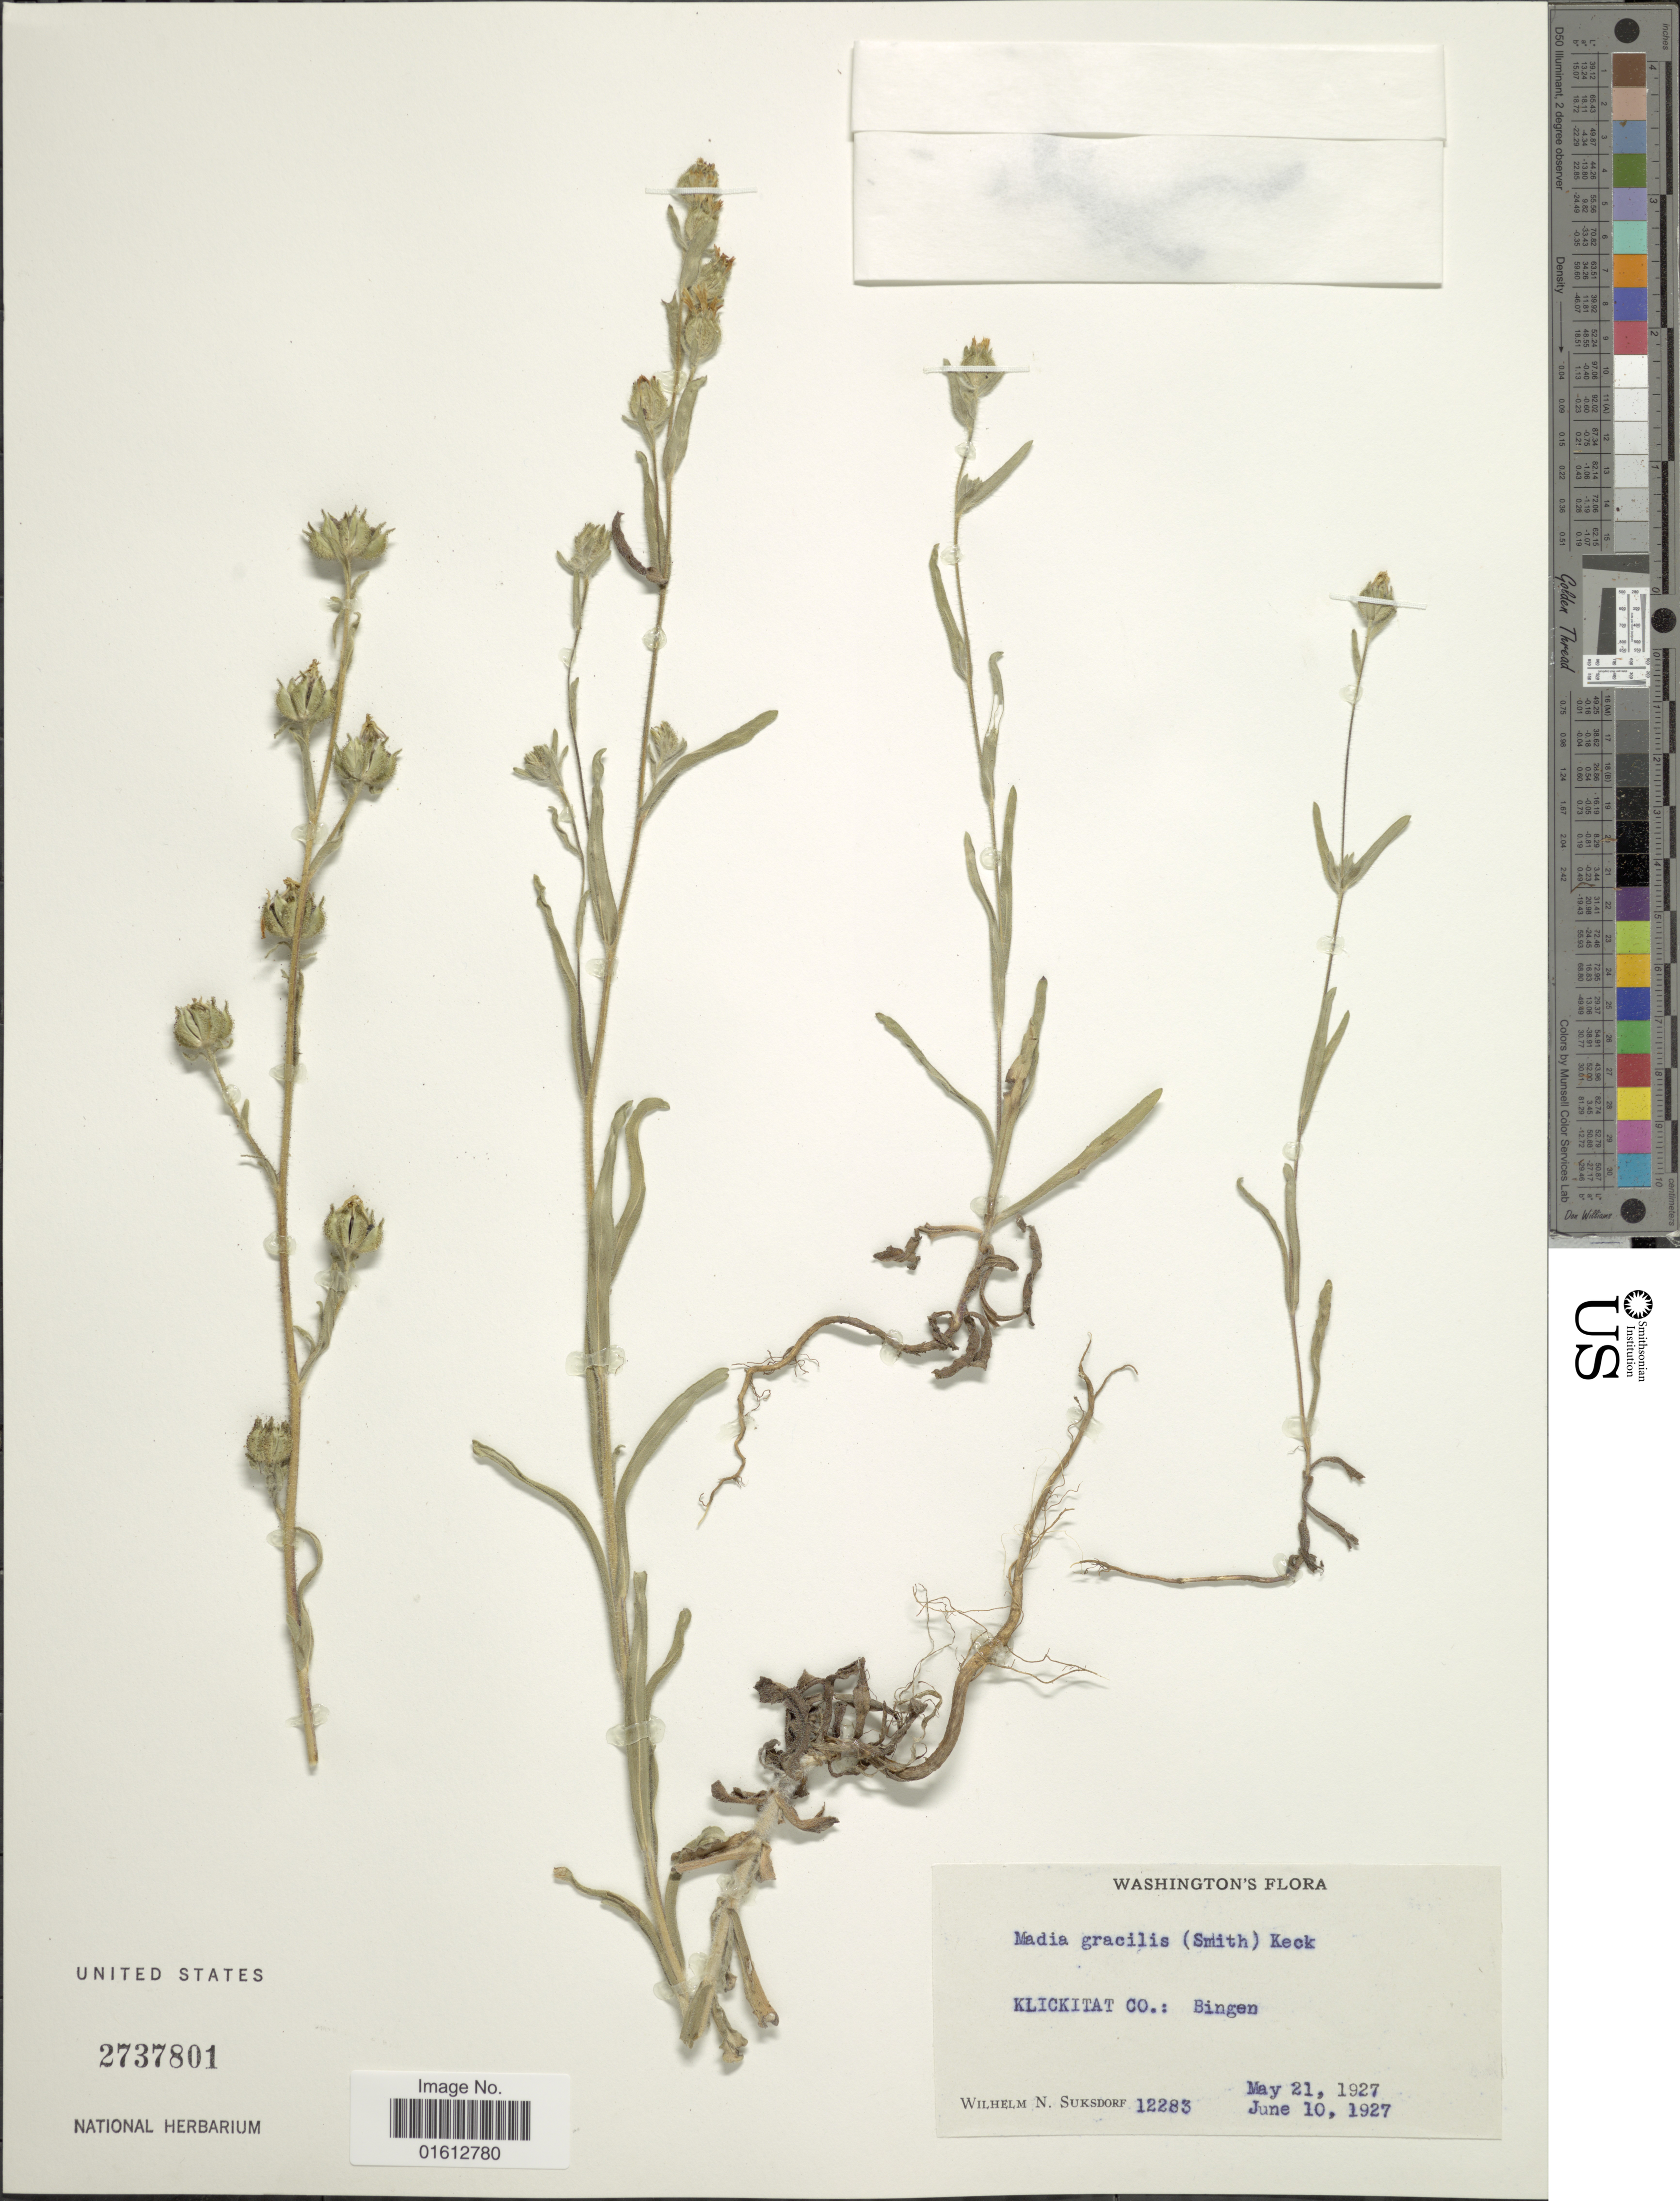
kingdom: Plantae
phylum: Tracheophyta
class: Magnoliopsida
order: Asterales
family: Asteraceae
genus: Madia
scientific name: Madia gracilis subsp. gracilis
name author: (Sm.) D.D. Keck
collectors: W. N. Suksdorf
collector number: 12283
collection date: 1927-05-21/1927-06-10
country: United States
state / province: Washington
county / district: Klickitat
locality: Washington's, Klickitat Co., Bingen.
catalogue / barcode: US 2737801